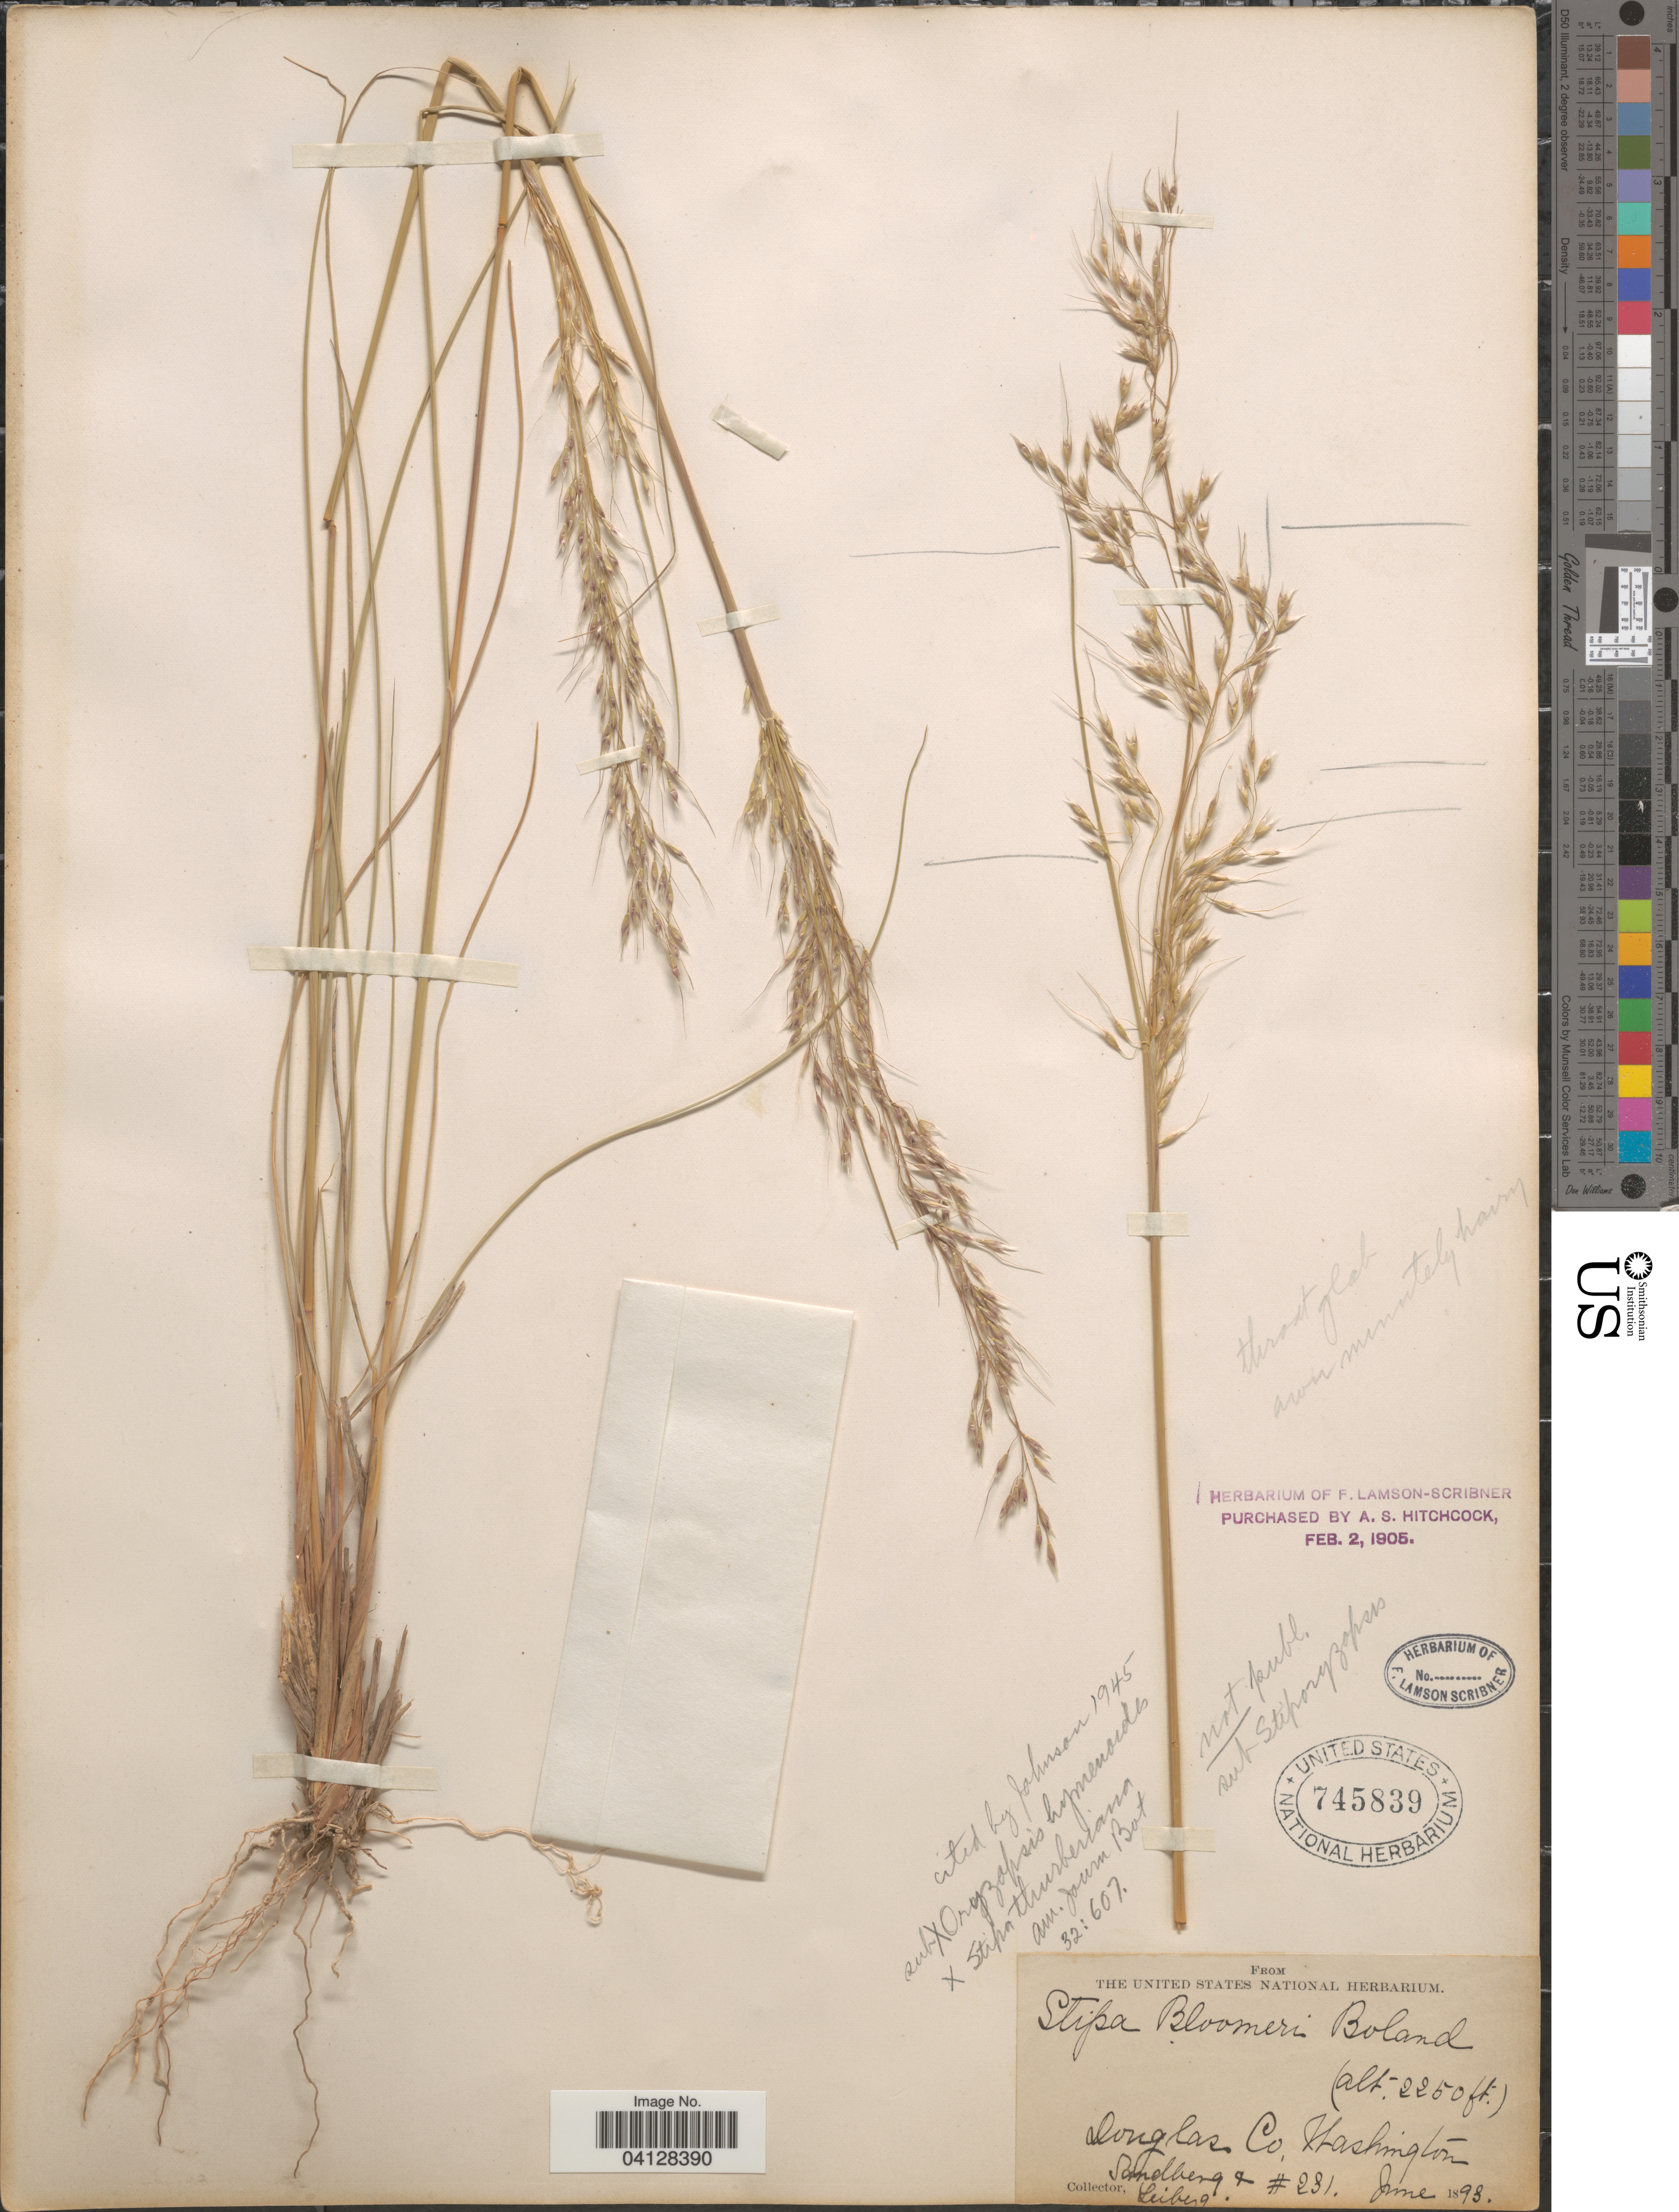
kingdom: Plantae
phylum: Tracheophyta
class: Liliopsida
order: Poales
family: Poaceae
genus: Stipa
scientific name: Stipa bloomeri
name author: Bol.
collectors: Sandberg & -. Leiberg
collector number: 231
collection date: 1893-06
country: United States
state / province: Washington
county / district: Douglas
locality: Douglas Co.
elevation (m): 686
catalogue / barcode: US 745839